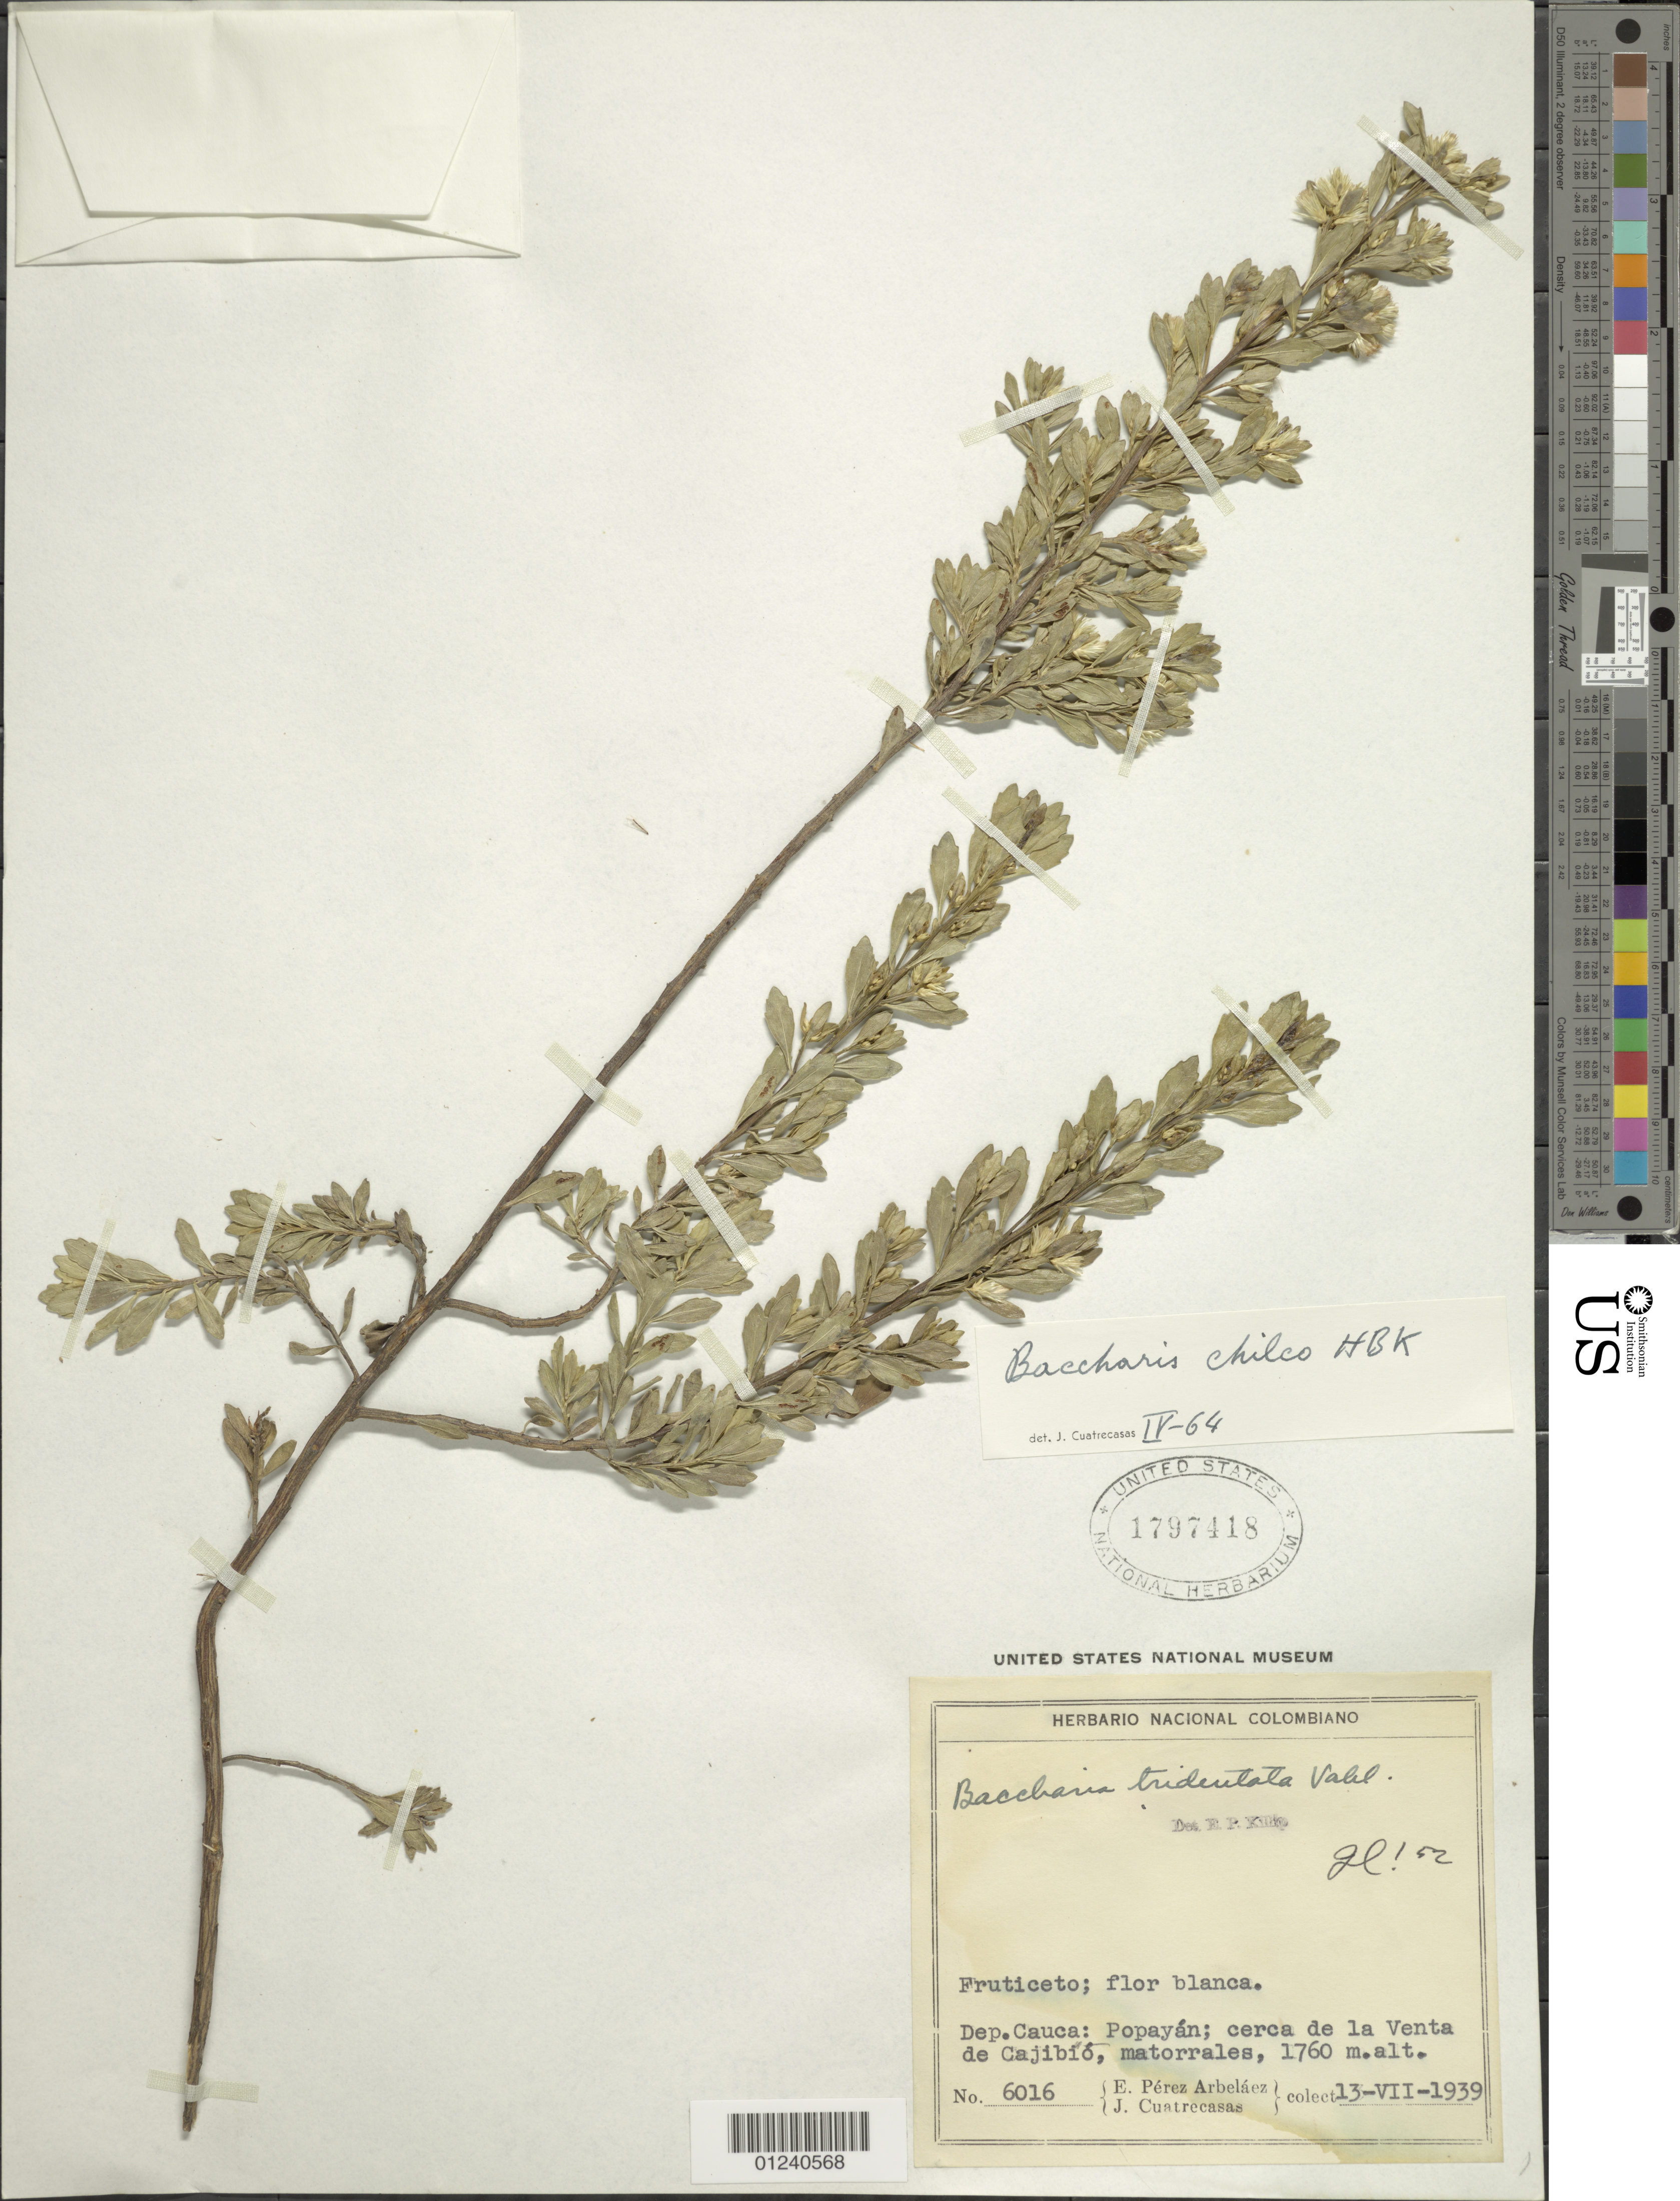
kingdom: Plantae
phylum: Tracheophyta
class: Magnoliopsida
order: Asterales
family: Asteraceae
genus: Baccharis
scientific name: Baccharis chilco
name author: Kunth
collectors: E. Pérez Arbeláez & J. Cuatrecasas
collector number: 6016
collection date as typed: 13 Jul 1939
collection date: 1939-07-13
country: Colombia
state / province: Cauca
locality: Popayan, Cerca de La Vente de Cajibio.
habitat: matorrales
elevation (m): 1760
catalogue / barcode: US 1797418